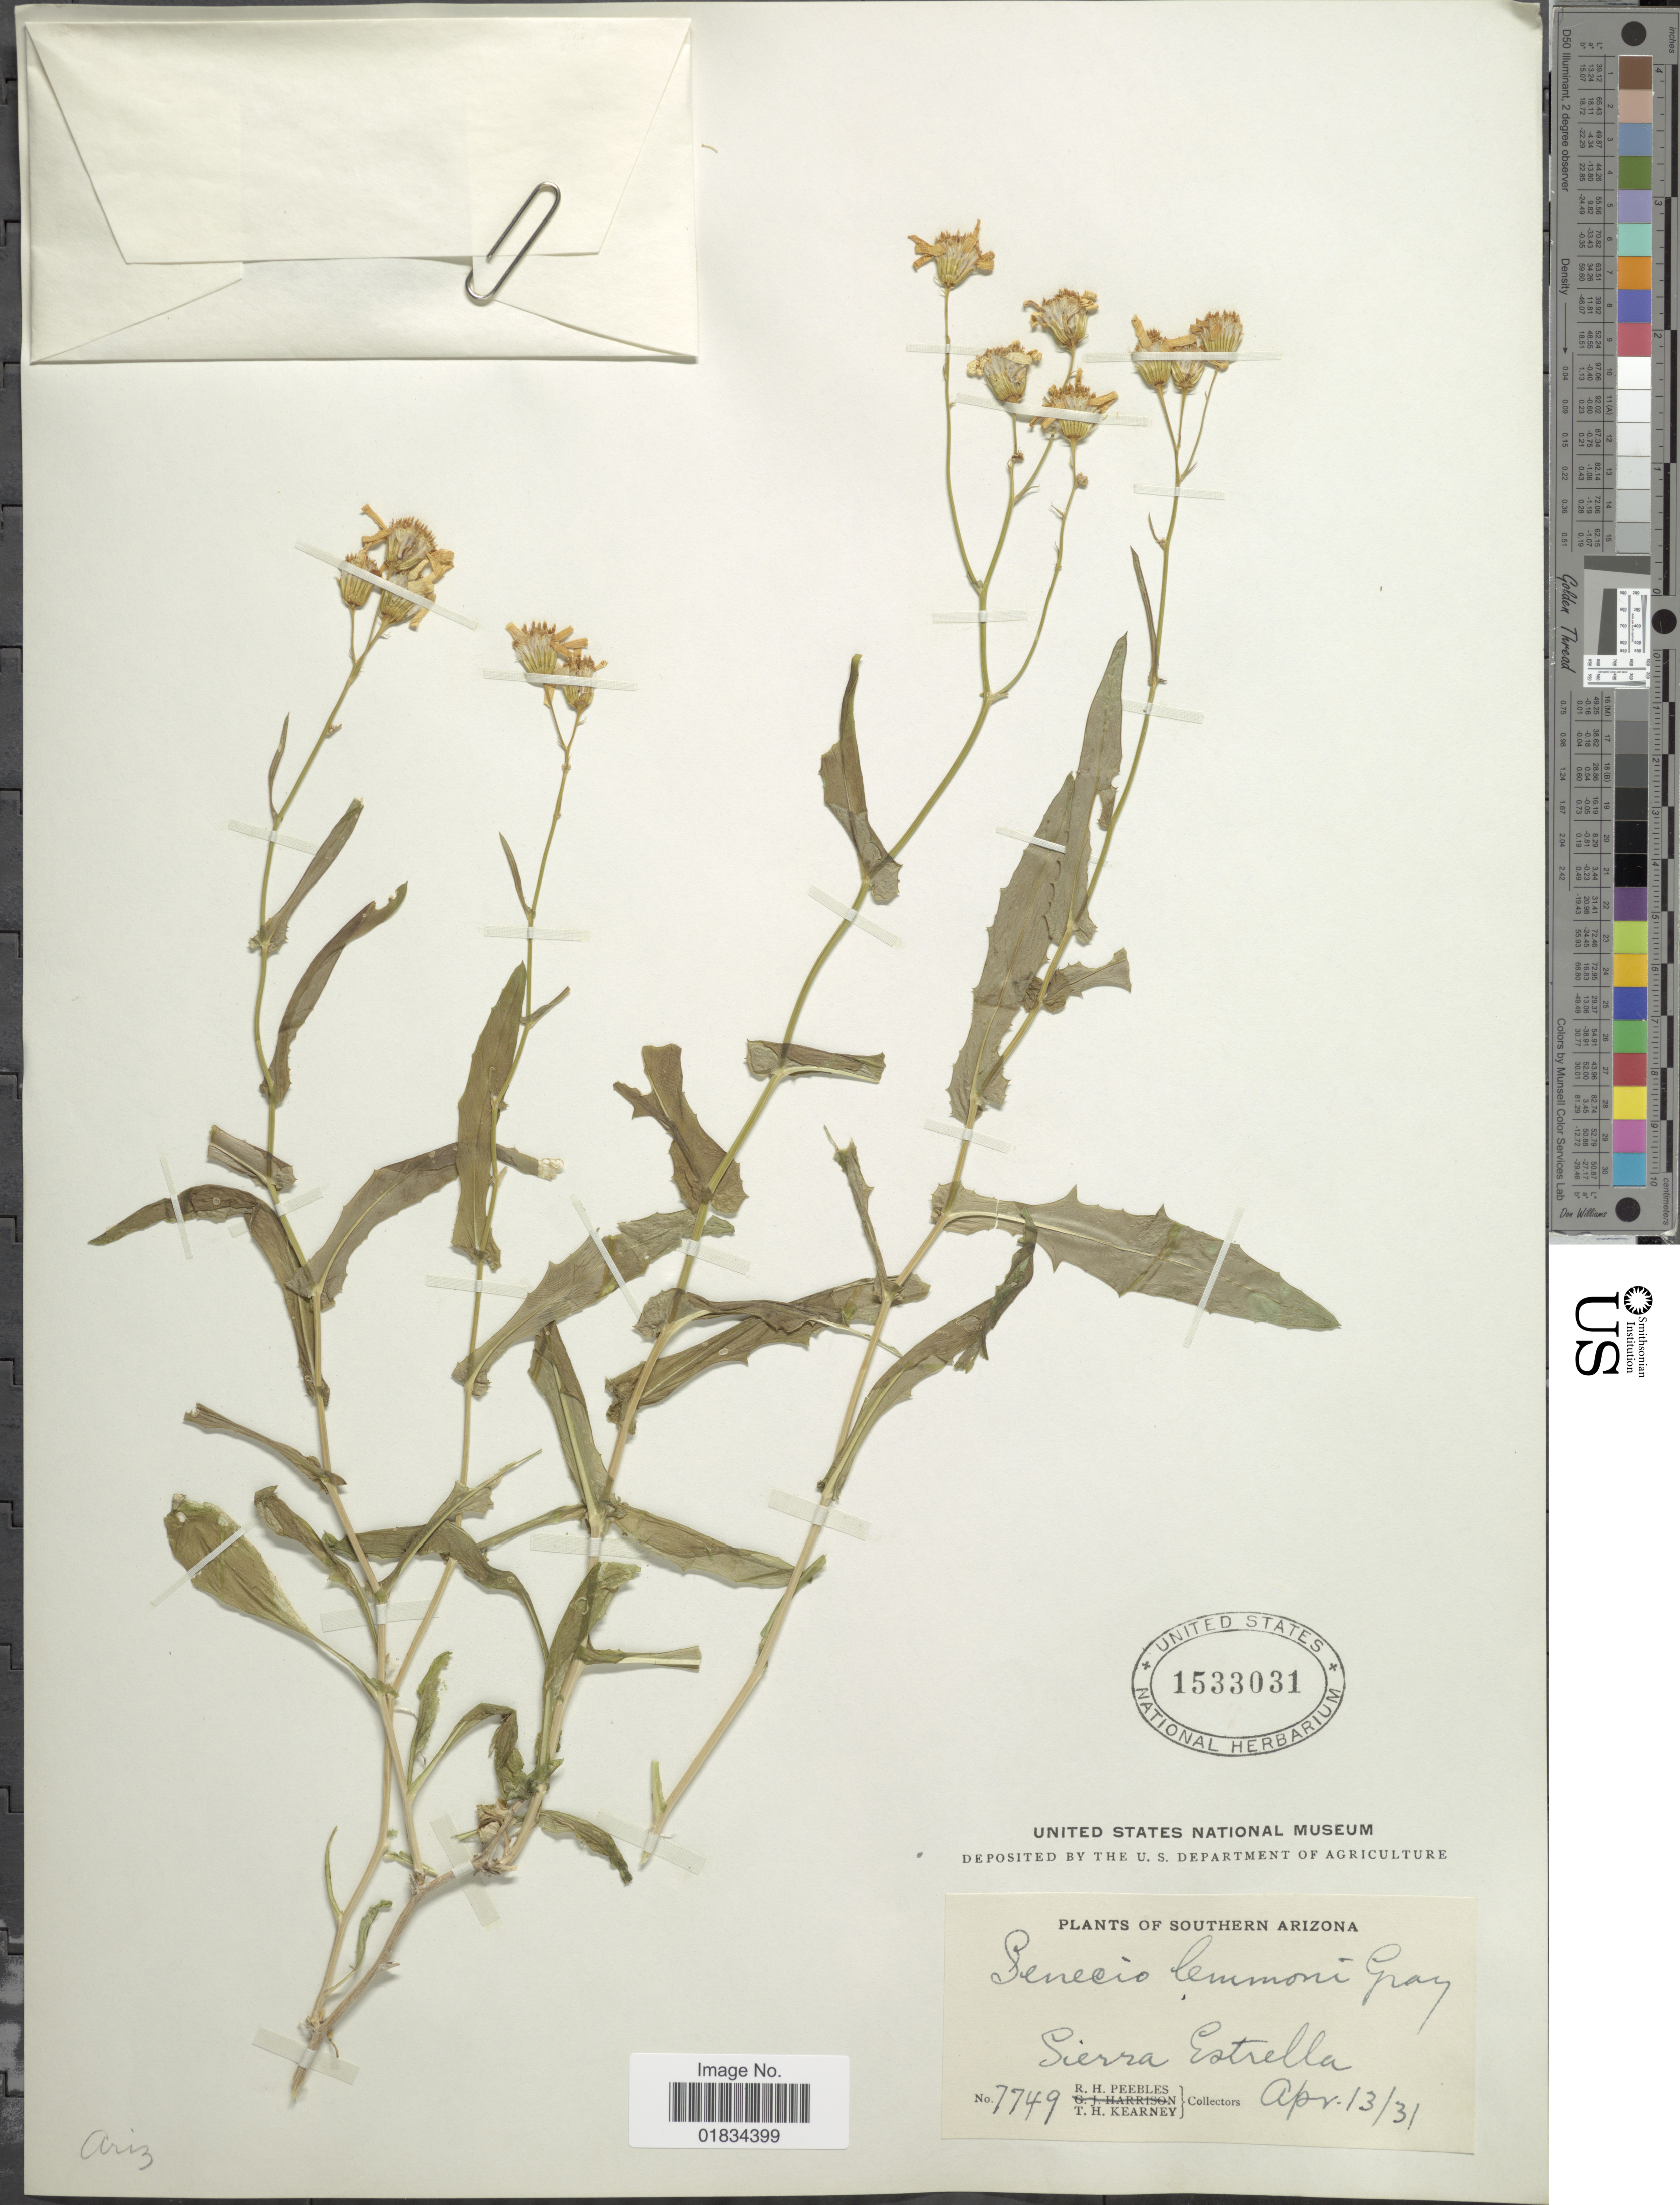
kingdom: Plantae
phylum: Tracheophyta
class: Magnoliopsida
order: Asterales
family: Asteraceae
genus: Senecio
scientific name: Senecio lemmonii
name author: A. Gray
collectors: R. H. Peebles & T. H. Kearney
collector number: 7749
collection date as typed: Transcribed d/m/y: 13/4/31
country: United States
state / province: Arizona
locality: Southern Arizona. Sierra Estrella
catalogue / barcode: US 1533031